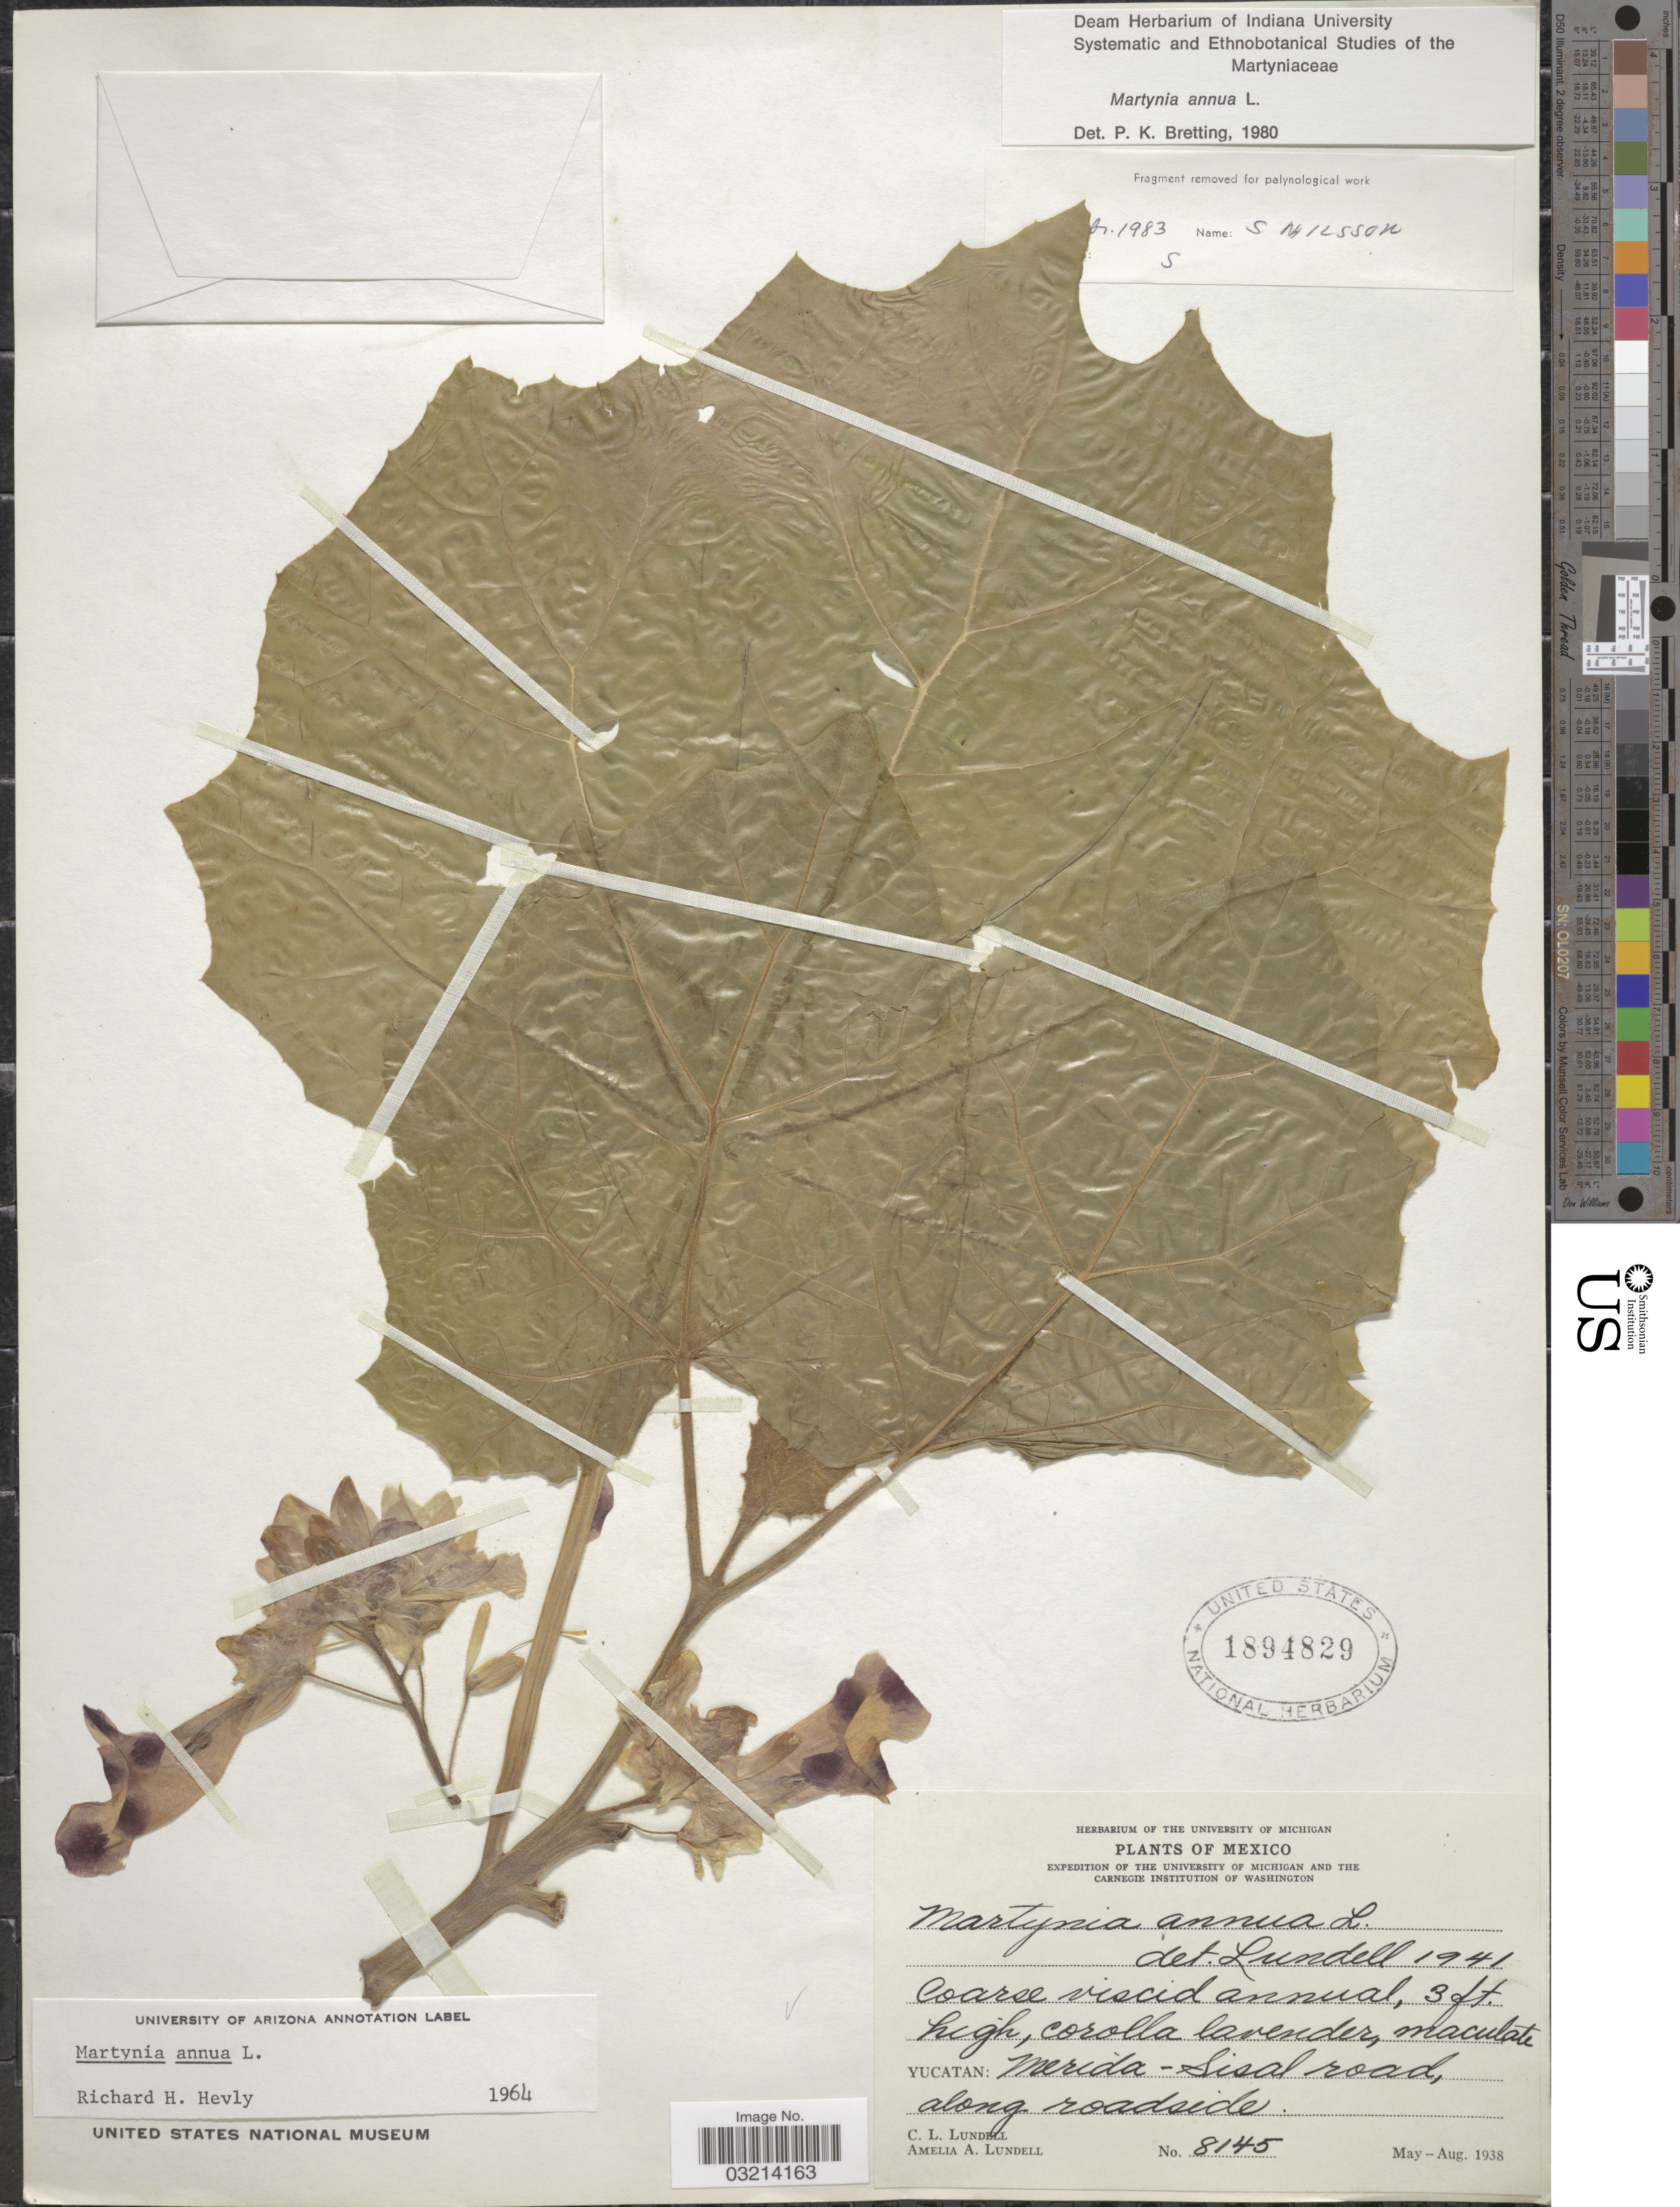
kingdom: Plantae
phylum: Tracheophyta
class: Magnoliopsida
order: Lamiales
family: Martyniaceae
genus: Martynia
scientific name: Martynia annua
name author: L.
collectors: C. L. Lundell & A. A. Lundell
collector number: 8145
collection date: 1938-05/1938-08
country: Mexico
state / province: Yucatán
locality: Merida-Sisal road, along roadside.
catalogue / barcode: US 1894829